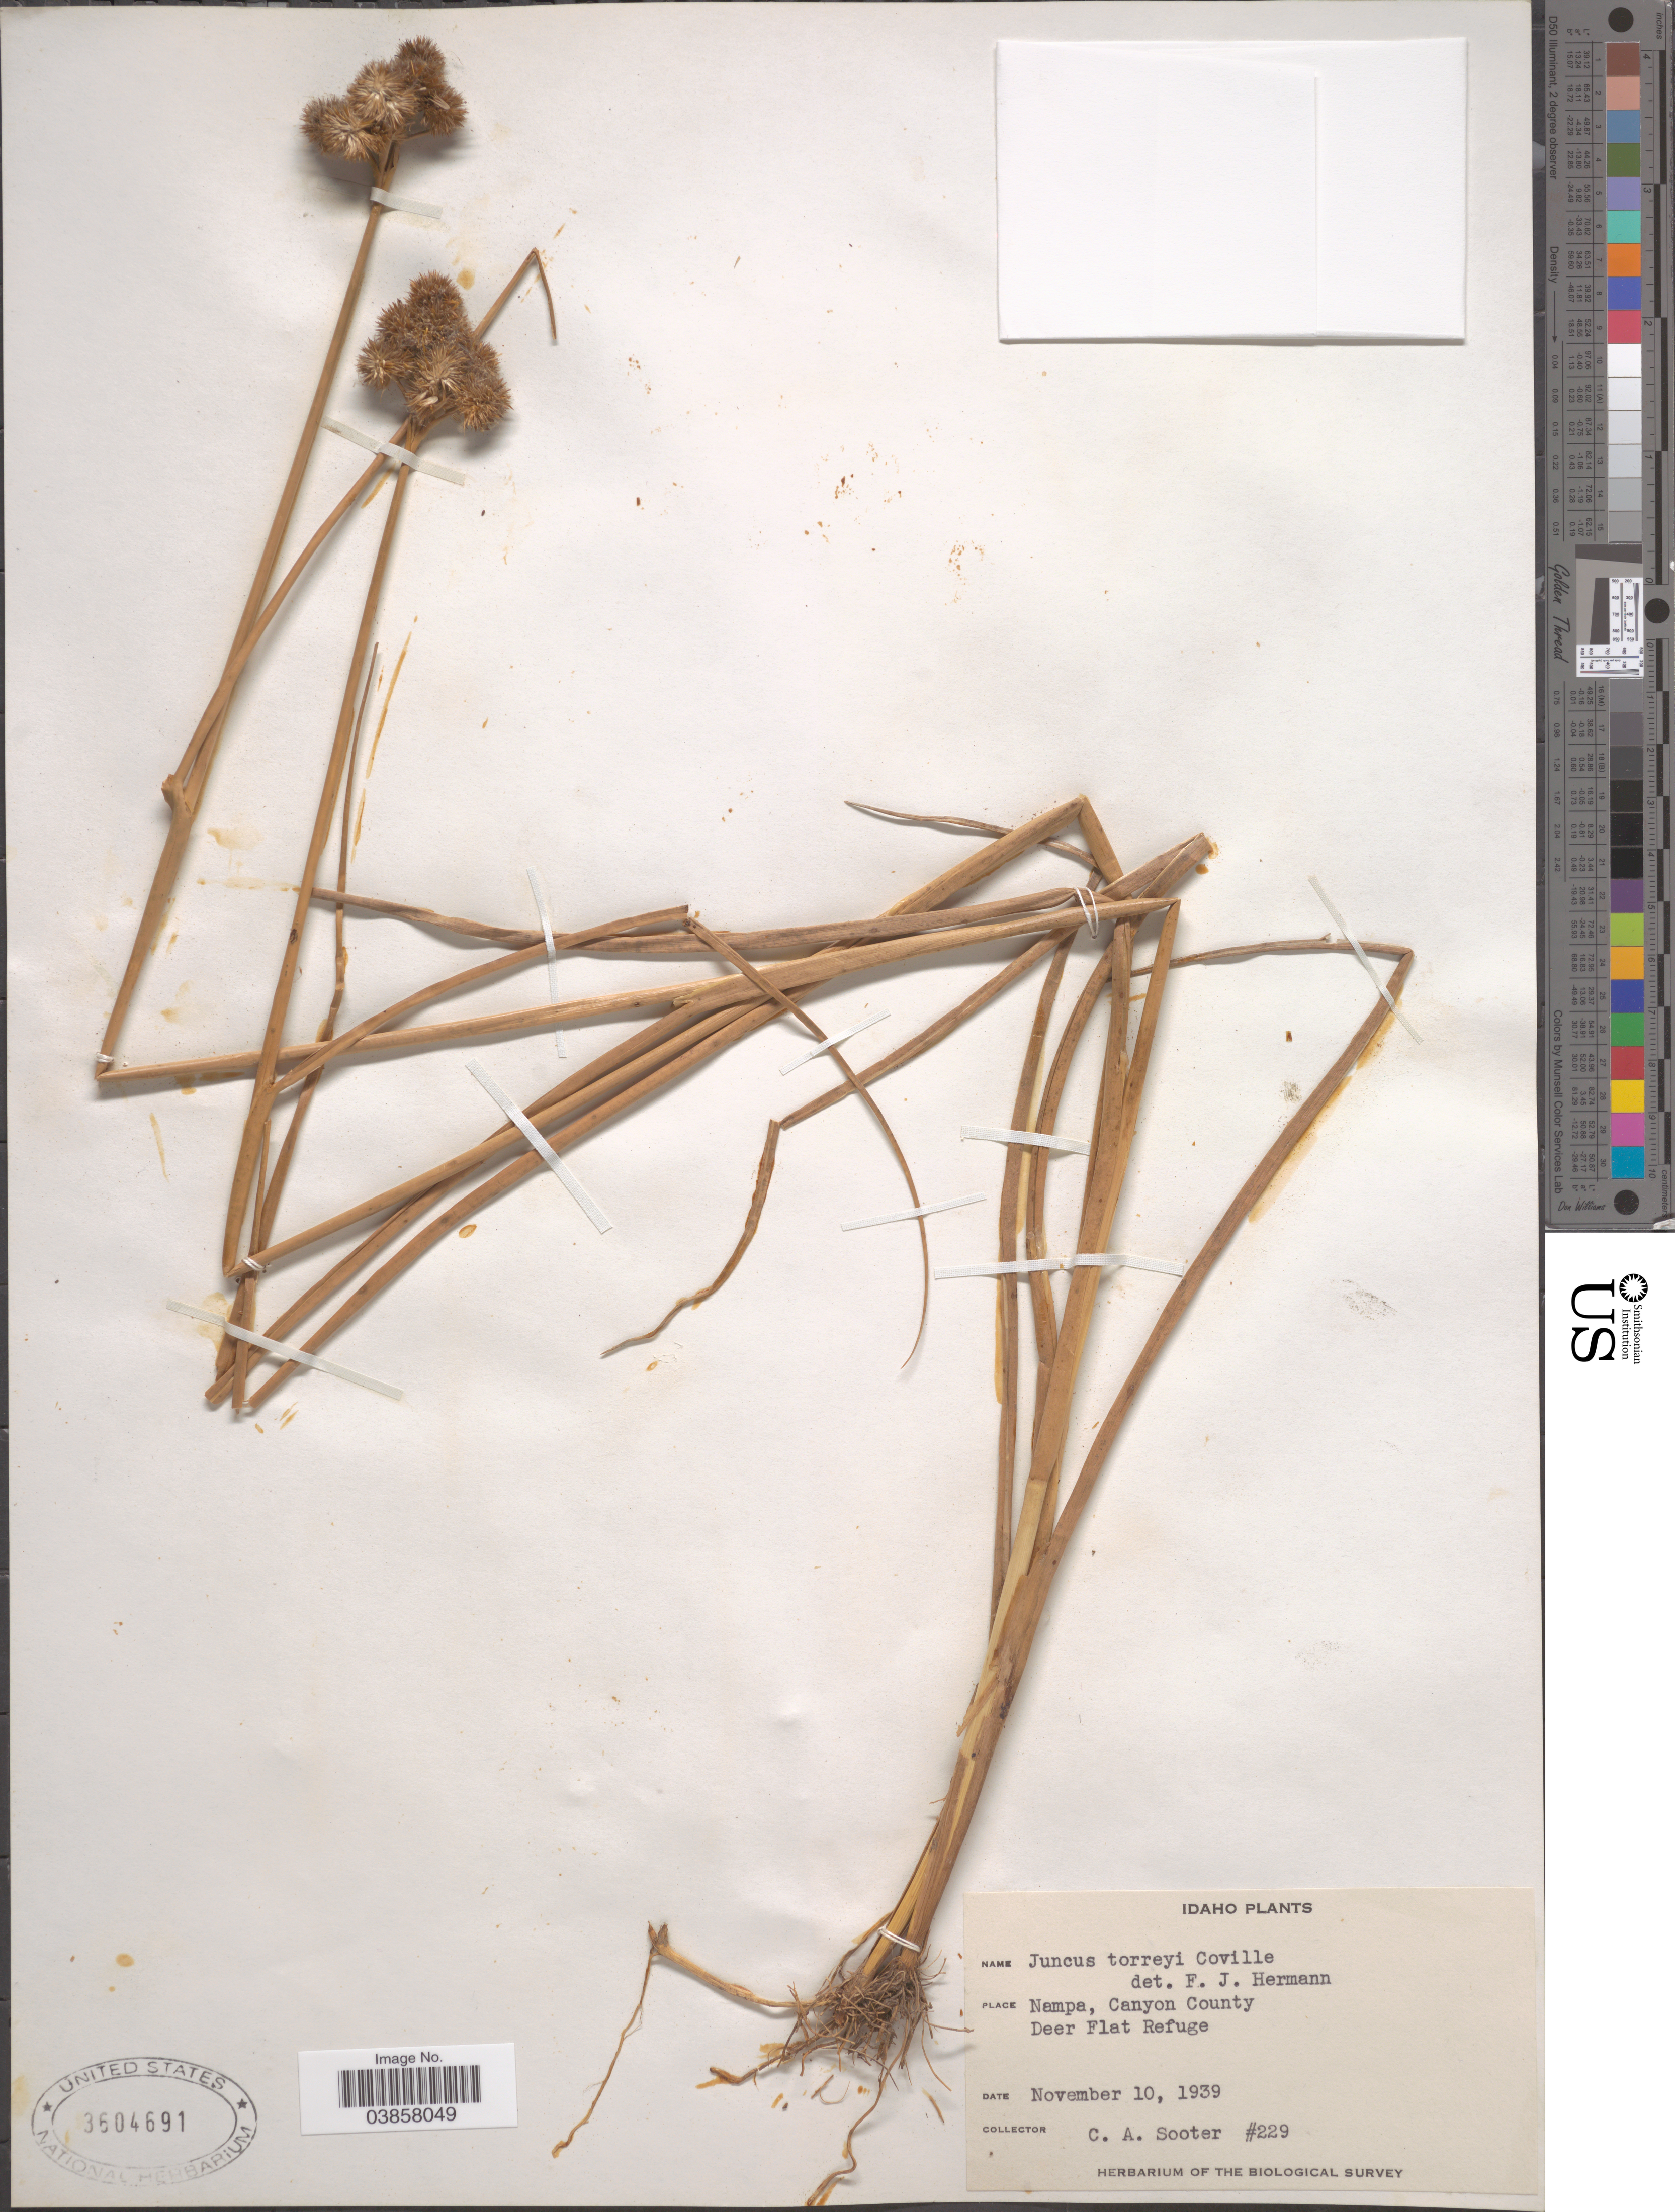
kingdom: Plantae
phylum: Tracheophyta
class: Liliopsida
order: Poales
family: Juncaceae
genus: Juncus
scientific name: Juncus torreyi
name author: Coville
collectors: C. Sooter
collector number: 229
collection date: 1939-11-10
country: United States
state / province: Idaho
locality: Nampa, Canyon County Deer Flat Refuge.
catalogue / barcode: US 3604691